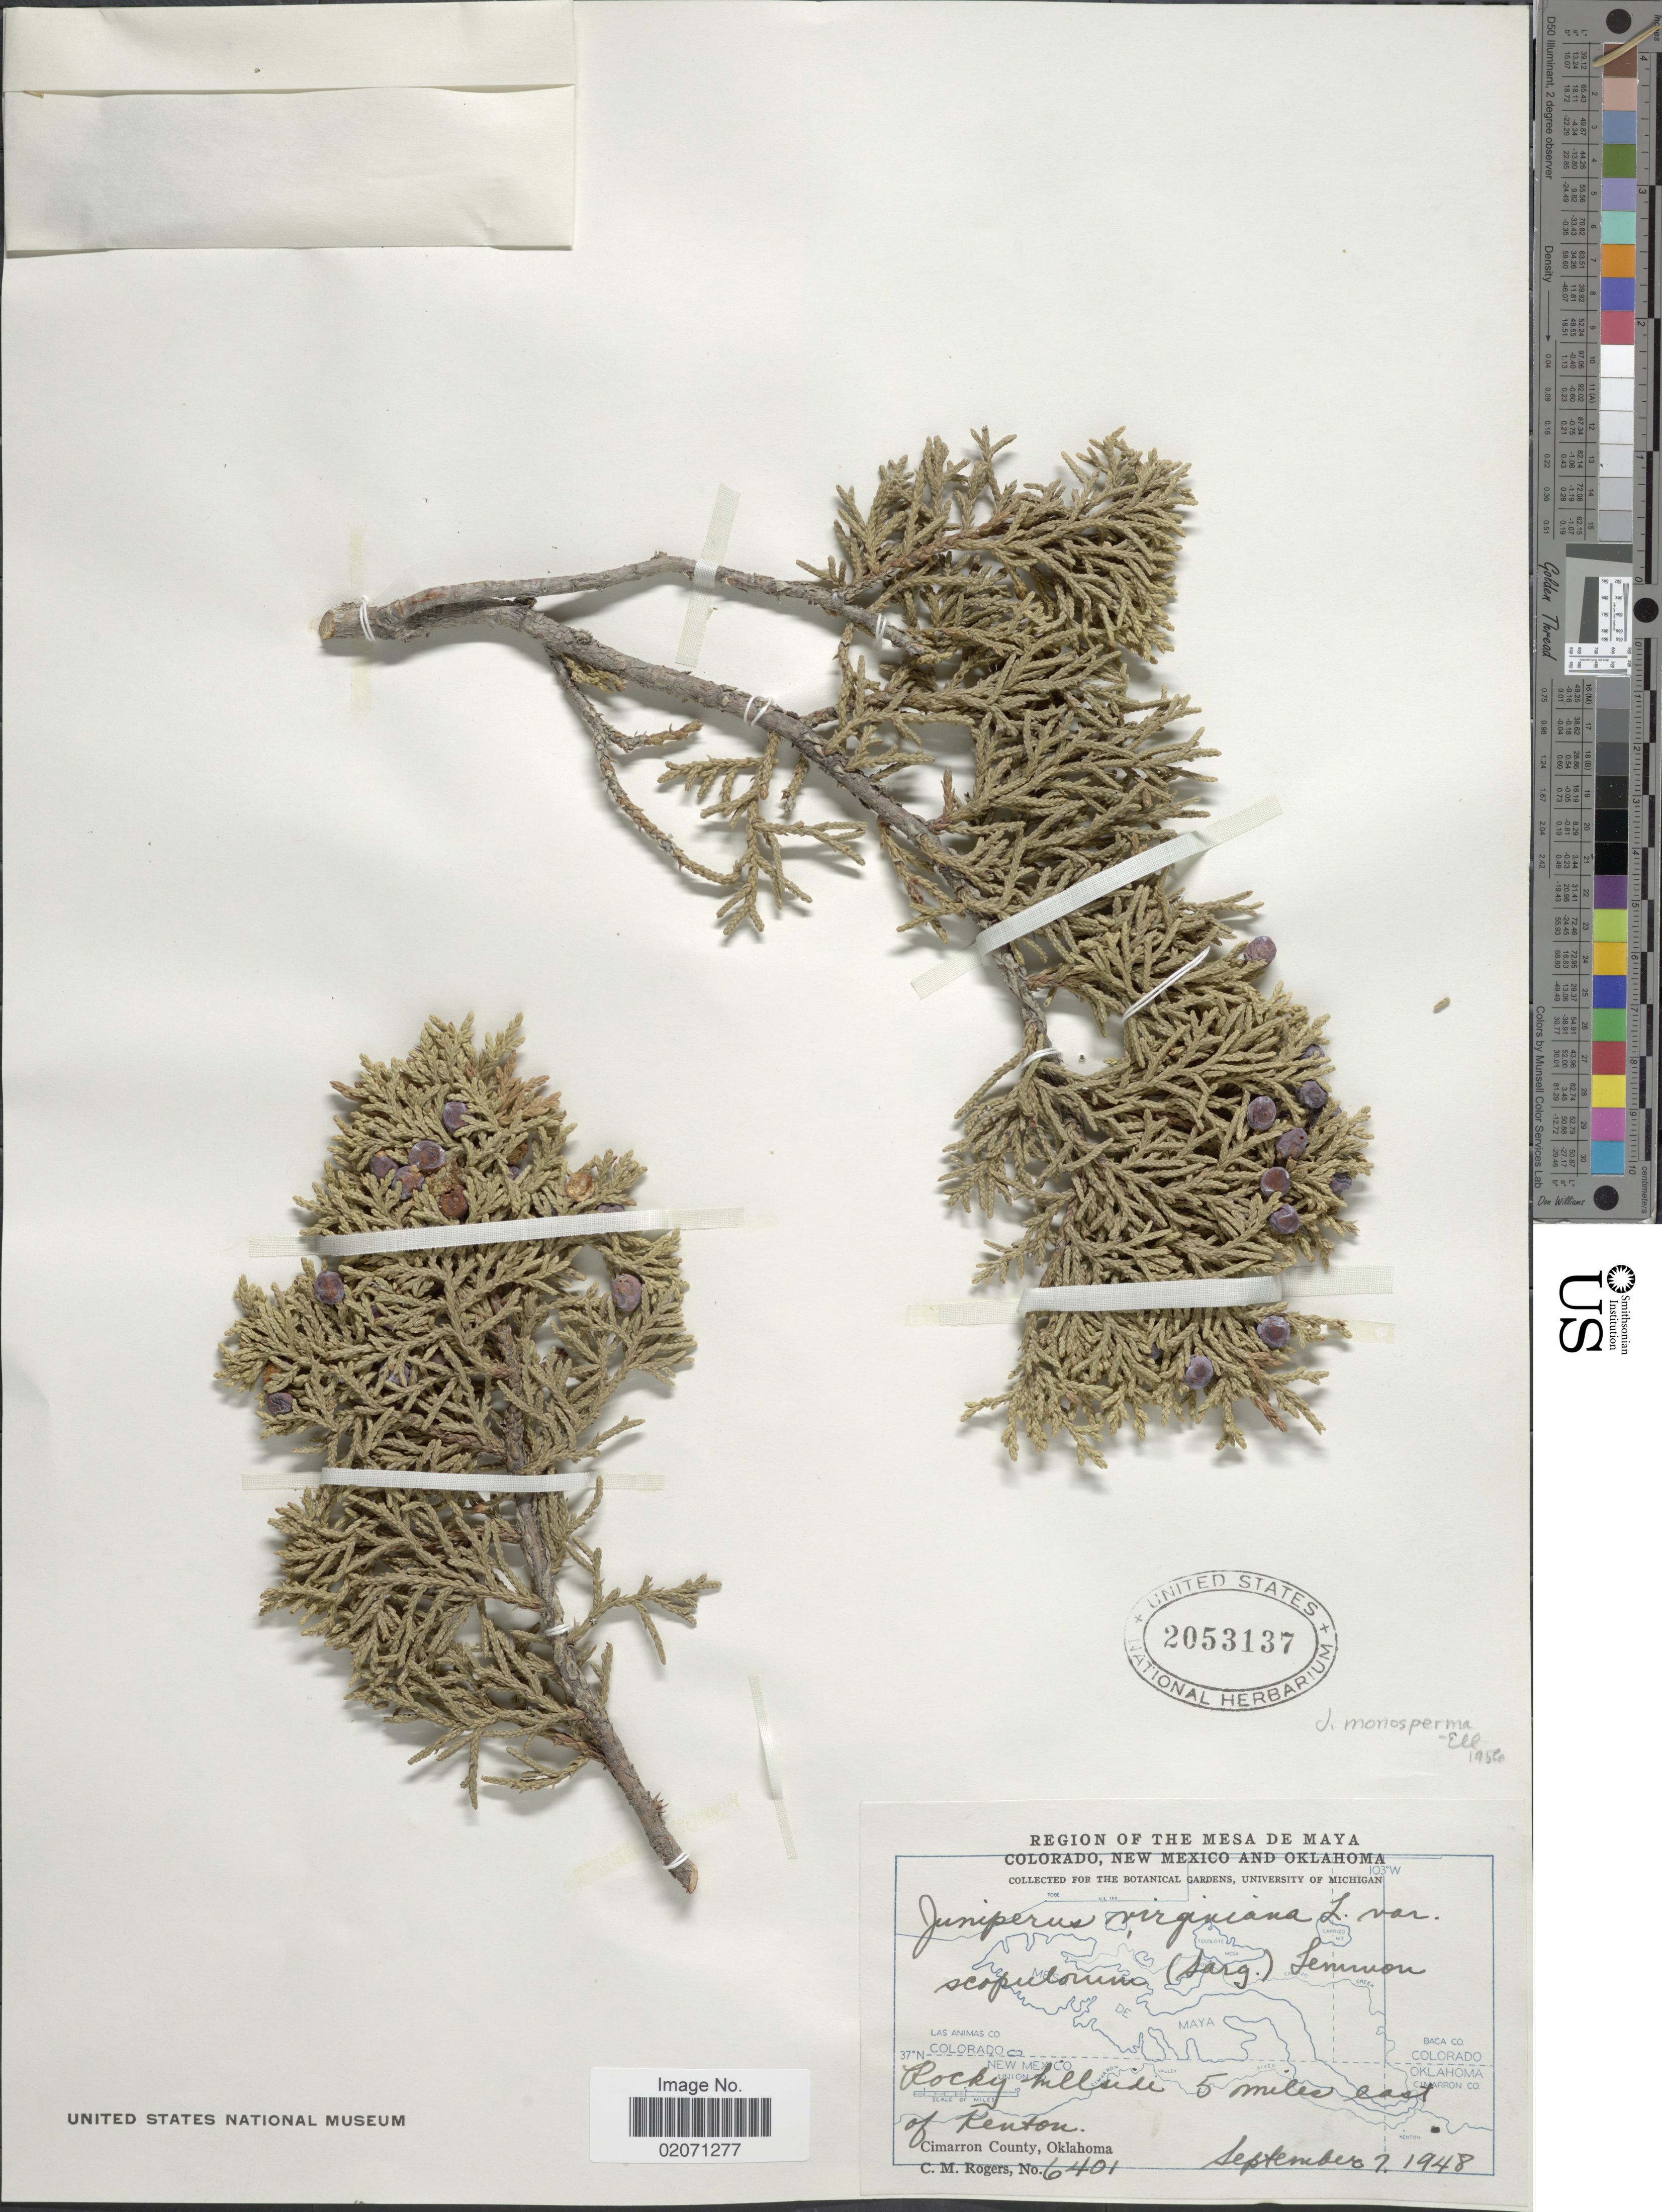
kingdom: Plantae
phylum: Tracheophyta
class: Pinopsida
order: Pinales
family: Cupressaceae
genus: Juniperus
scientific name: Juniperus monosperma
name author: (Engelm.) Sarg.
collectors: C. M. Rogers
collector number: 6401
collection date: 1948-09-07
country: United States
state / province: Oklahoma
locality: The Mesa the Maya. Rocky hillside 5 miles east of Kenton. Cimarron County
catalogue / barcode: US 2053137